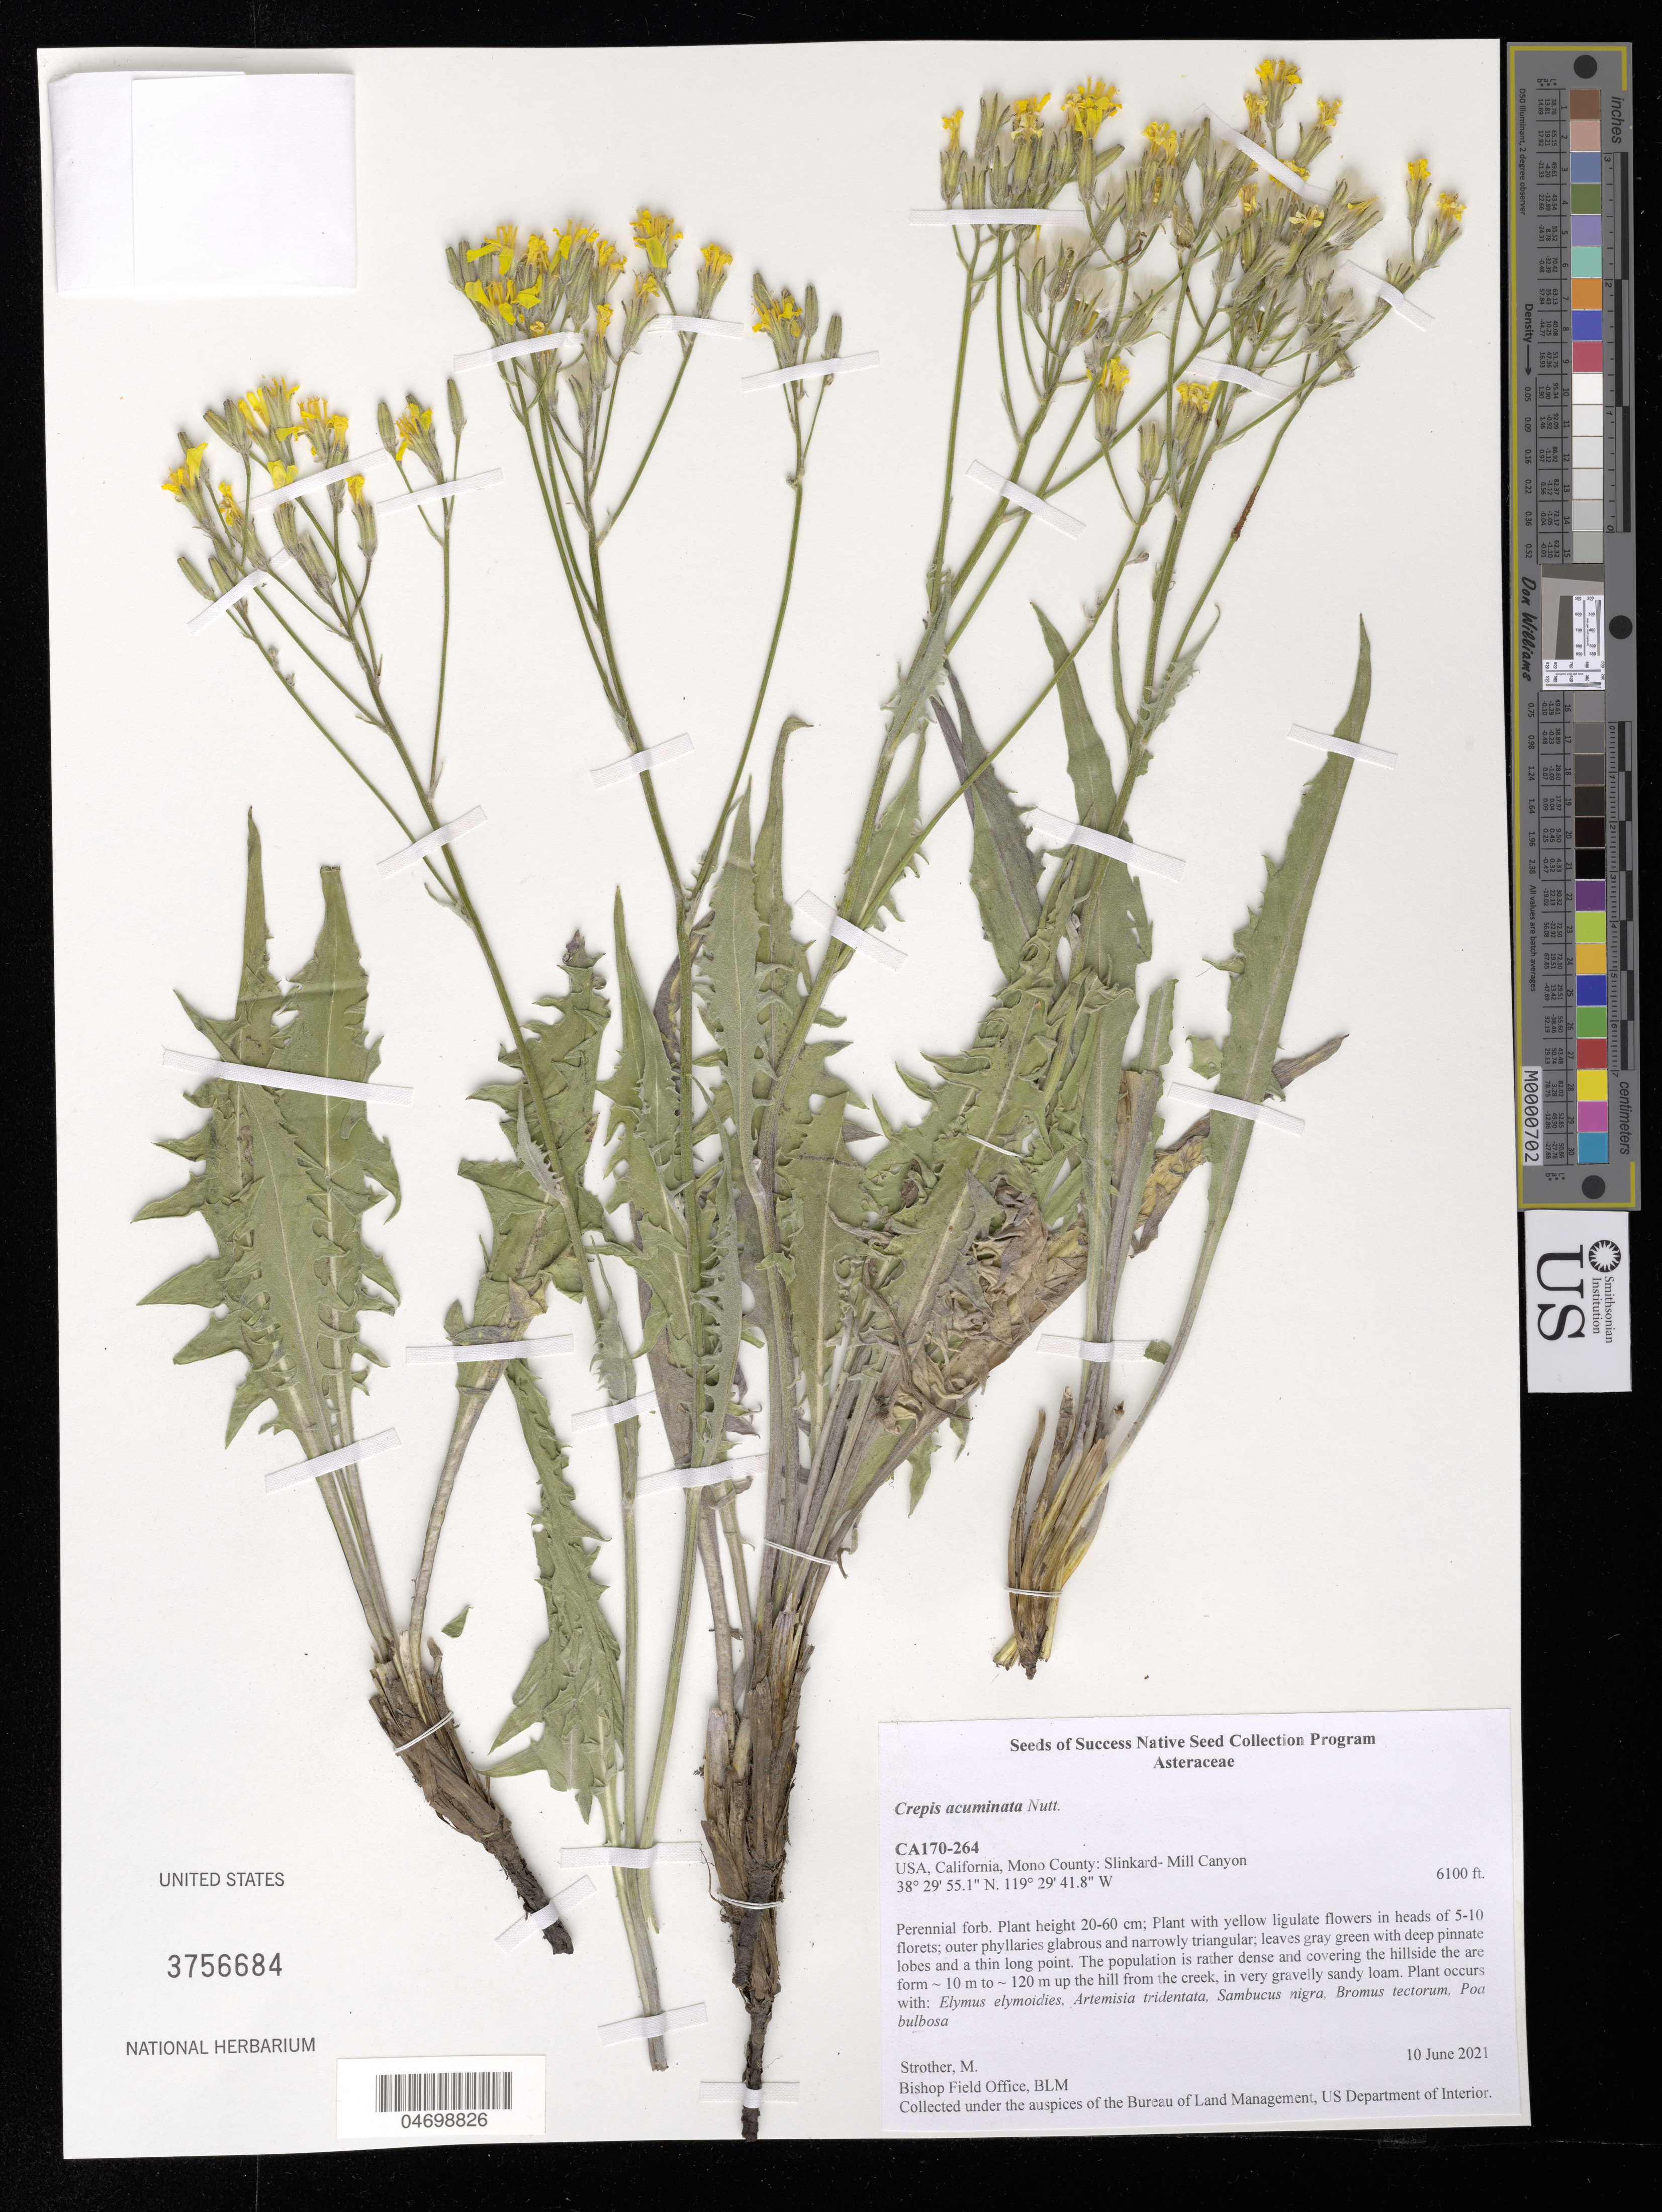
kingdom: Plantae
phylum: Tracheophyta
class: Magnoliopsida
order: Asterales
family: Asteraceae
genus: Crepis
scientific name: Crepis acuminata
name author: Nutt.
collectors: M. Strother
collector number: CA170-264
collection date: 2021-06-10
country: United States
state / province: California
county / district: Mono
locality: Slinkard- Mill Canyon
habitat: Meadow, hillside across the creek. Very gravelly sandy loam. With Artemisia tridentata, Bromus tectorum, Poa bulbosa, etc.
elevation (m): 1859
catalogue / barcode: US 3756684